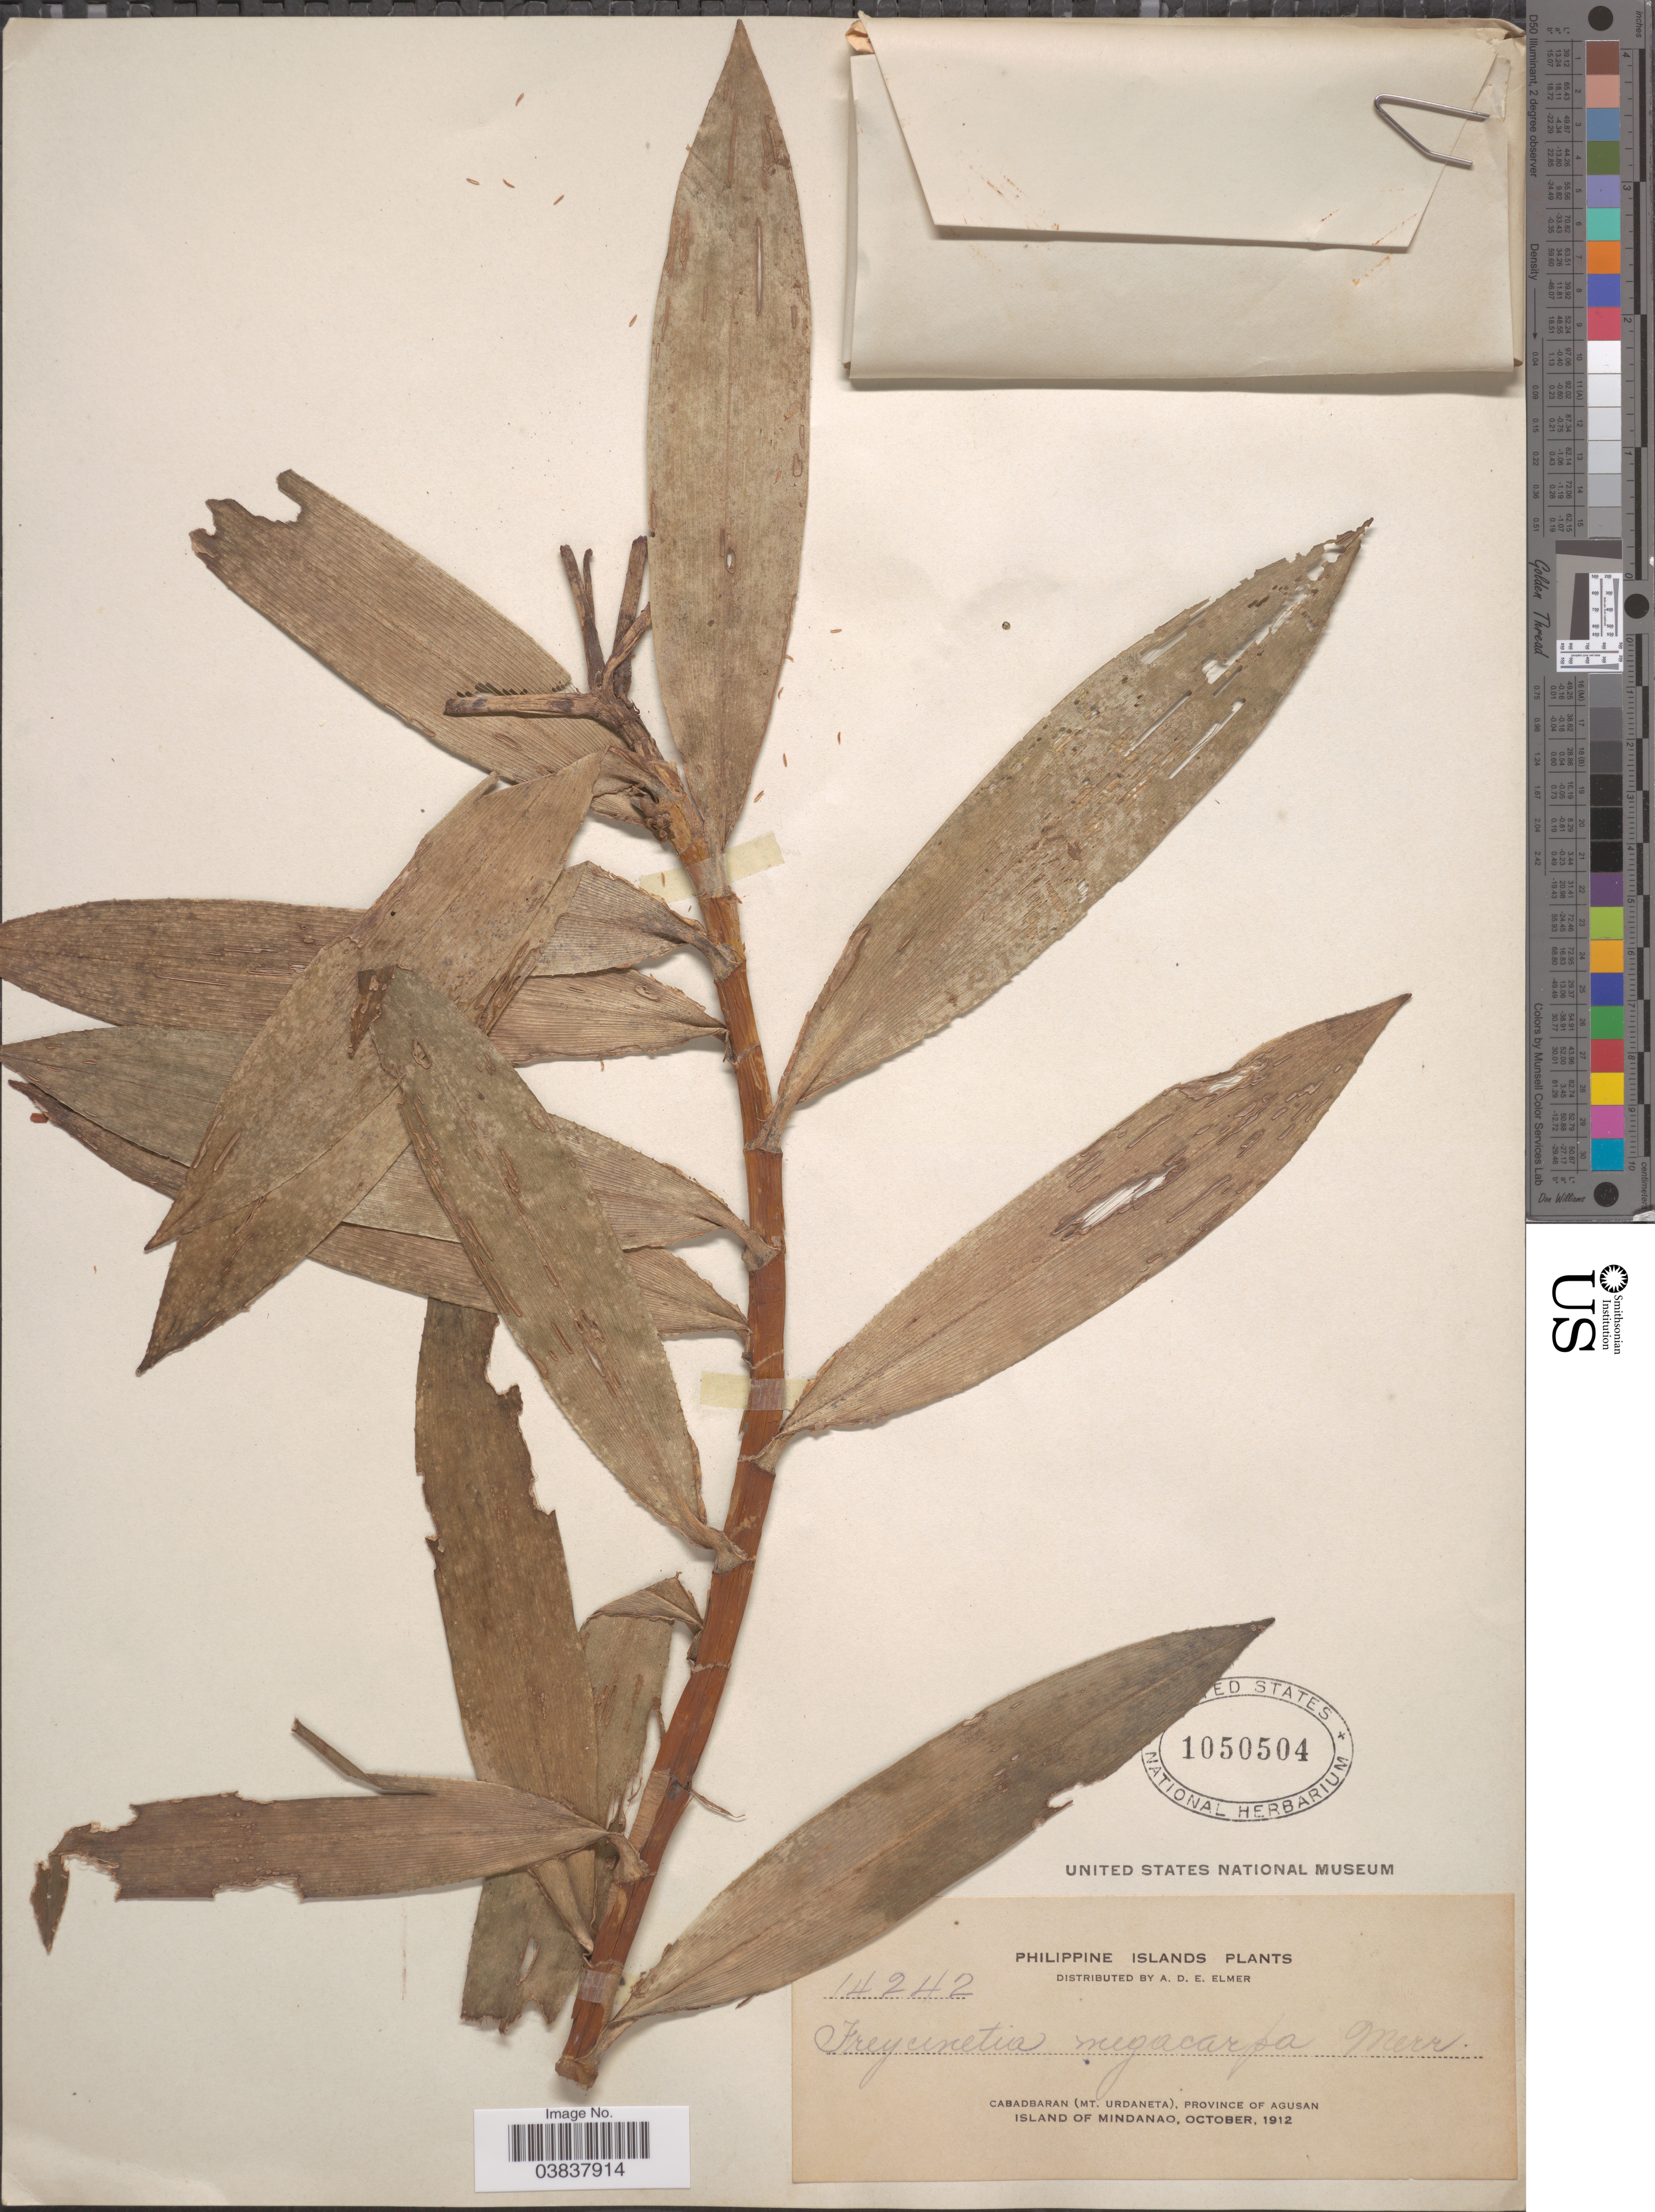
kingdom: Plantae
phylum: Tracheophyta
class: Liliopsida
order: Pandanales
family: Pandanaceae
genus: Freycinetia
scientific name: Freycinetia megacarpa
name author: Merr.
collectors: A. D. E. Elmer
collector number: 14242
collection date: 1912-10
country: Philippines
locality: Cabadbaran (Mt. Urdaneta), Province of Agusan, Island of Mindanao.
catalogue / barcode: US 1050504